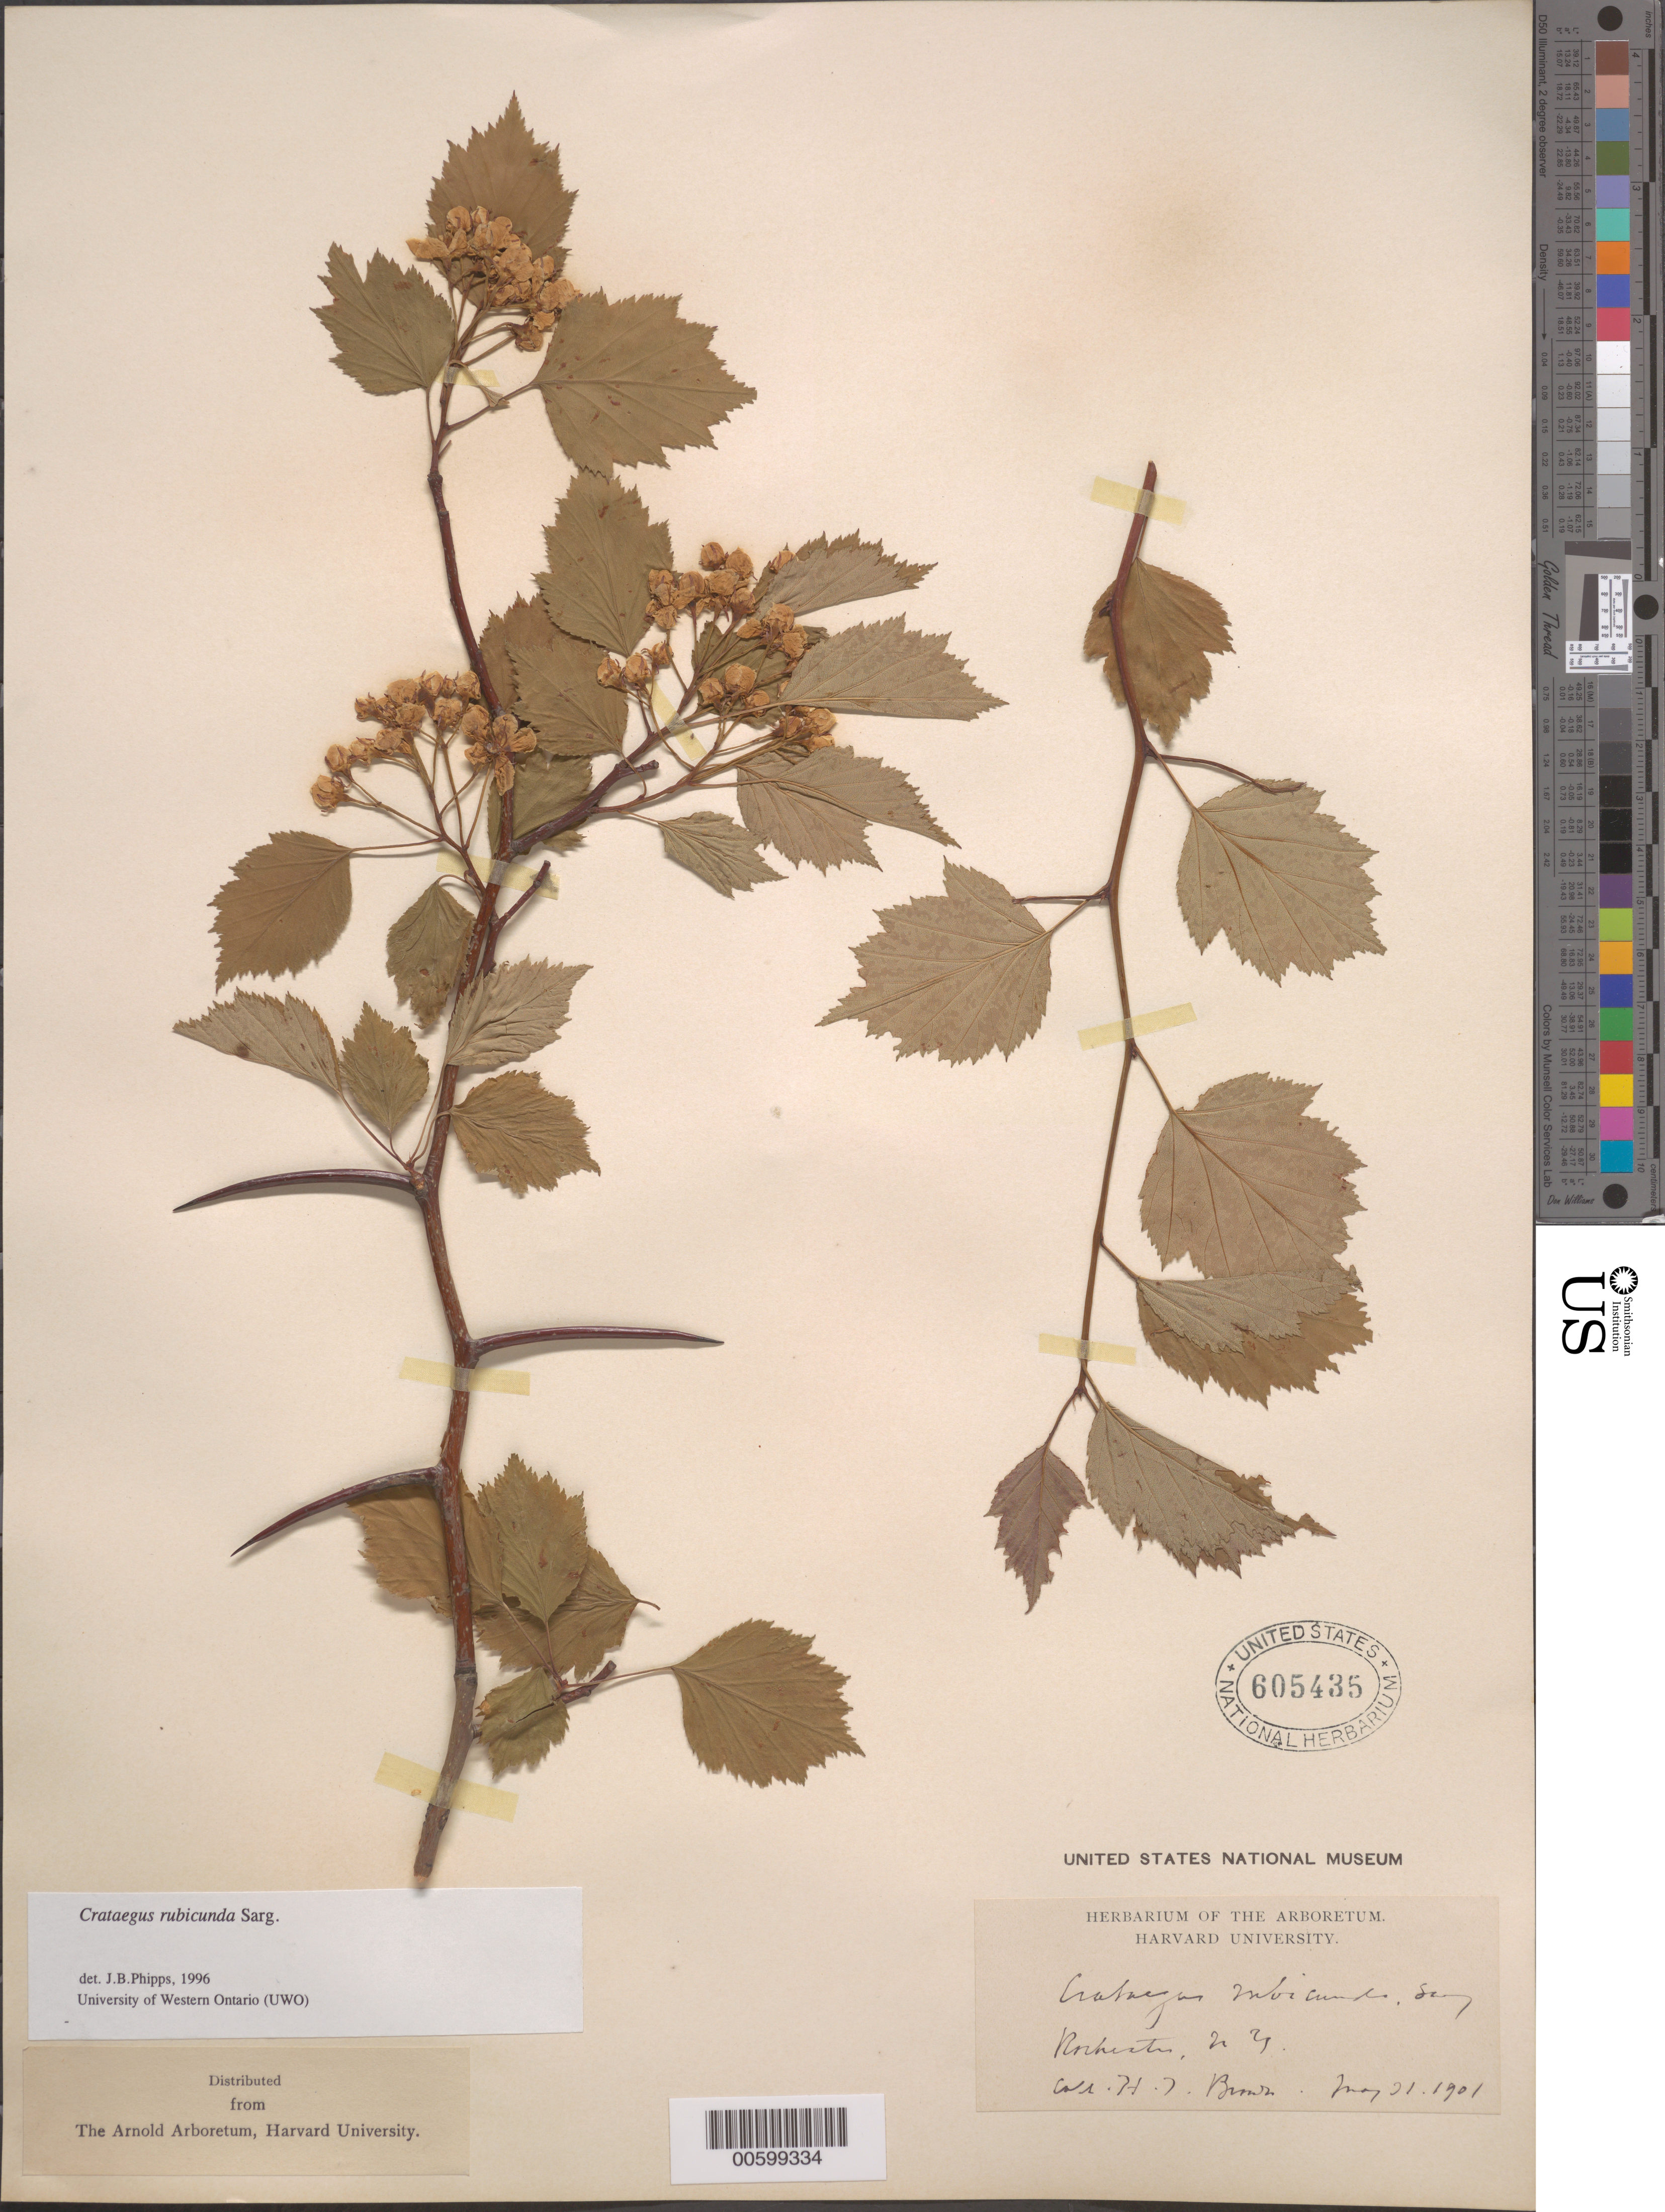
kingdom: Plantae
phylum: Tracheophyta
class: Magnoliopsida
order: Rosales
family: Rosaceae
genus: Crataegus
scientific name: Crataegus rubicunda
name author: Sarg.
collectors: H. T. Brown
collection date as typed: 21 May 1901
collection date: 1901-05-21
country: United States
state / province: New York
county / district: Monroe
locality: Rochester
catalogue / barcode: US 605435